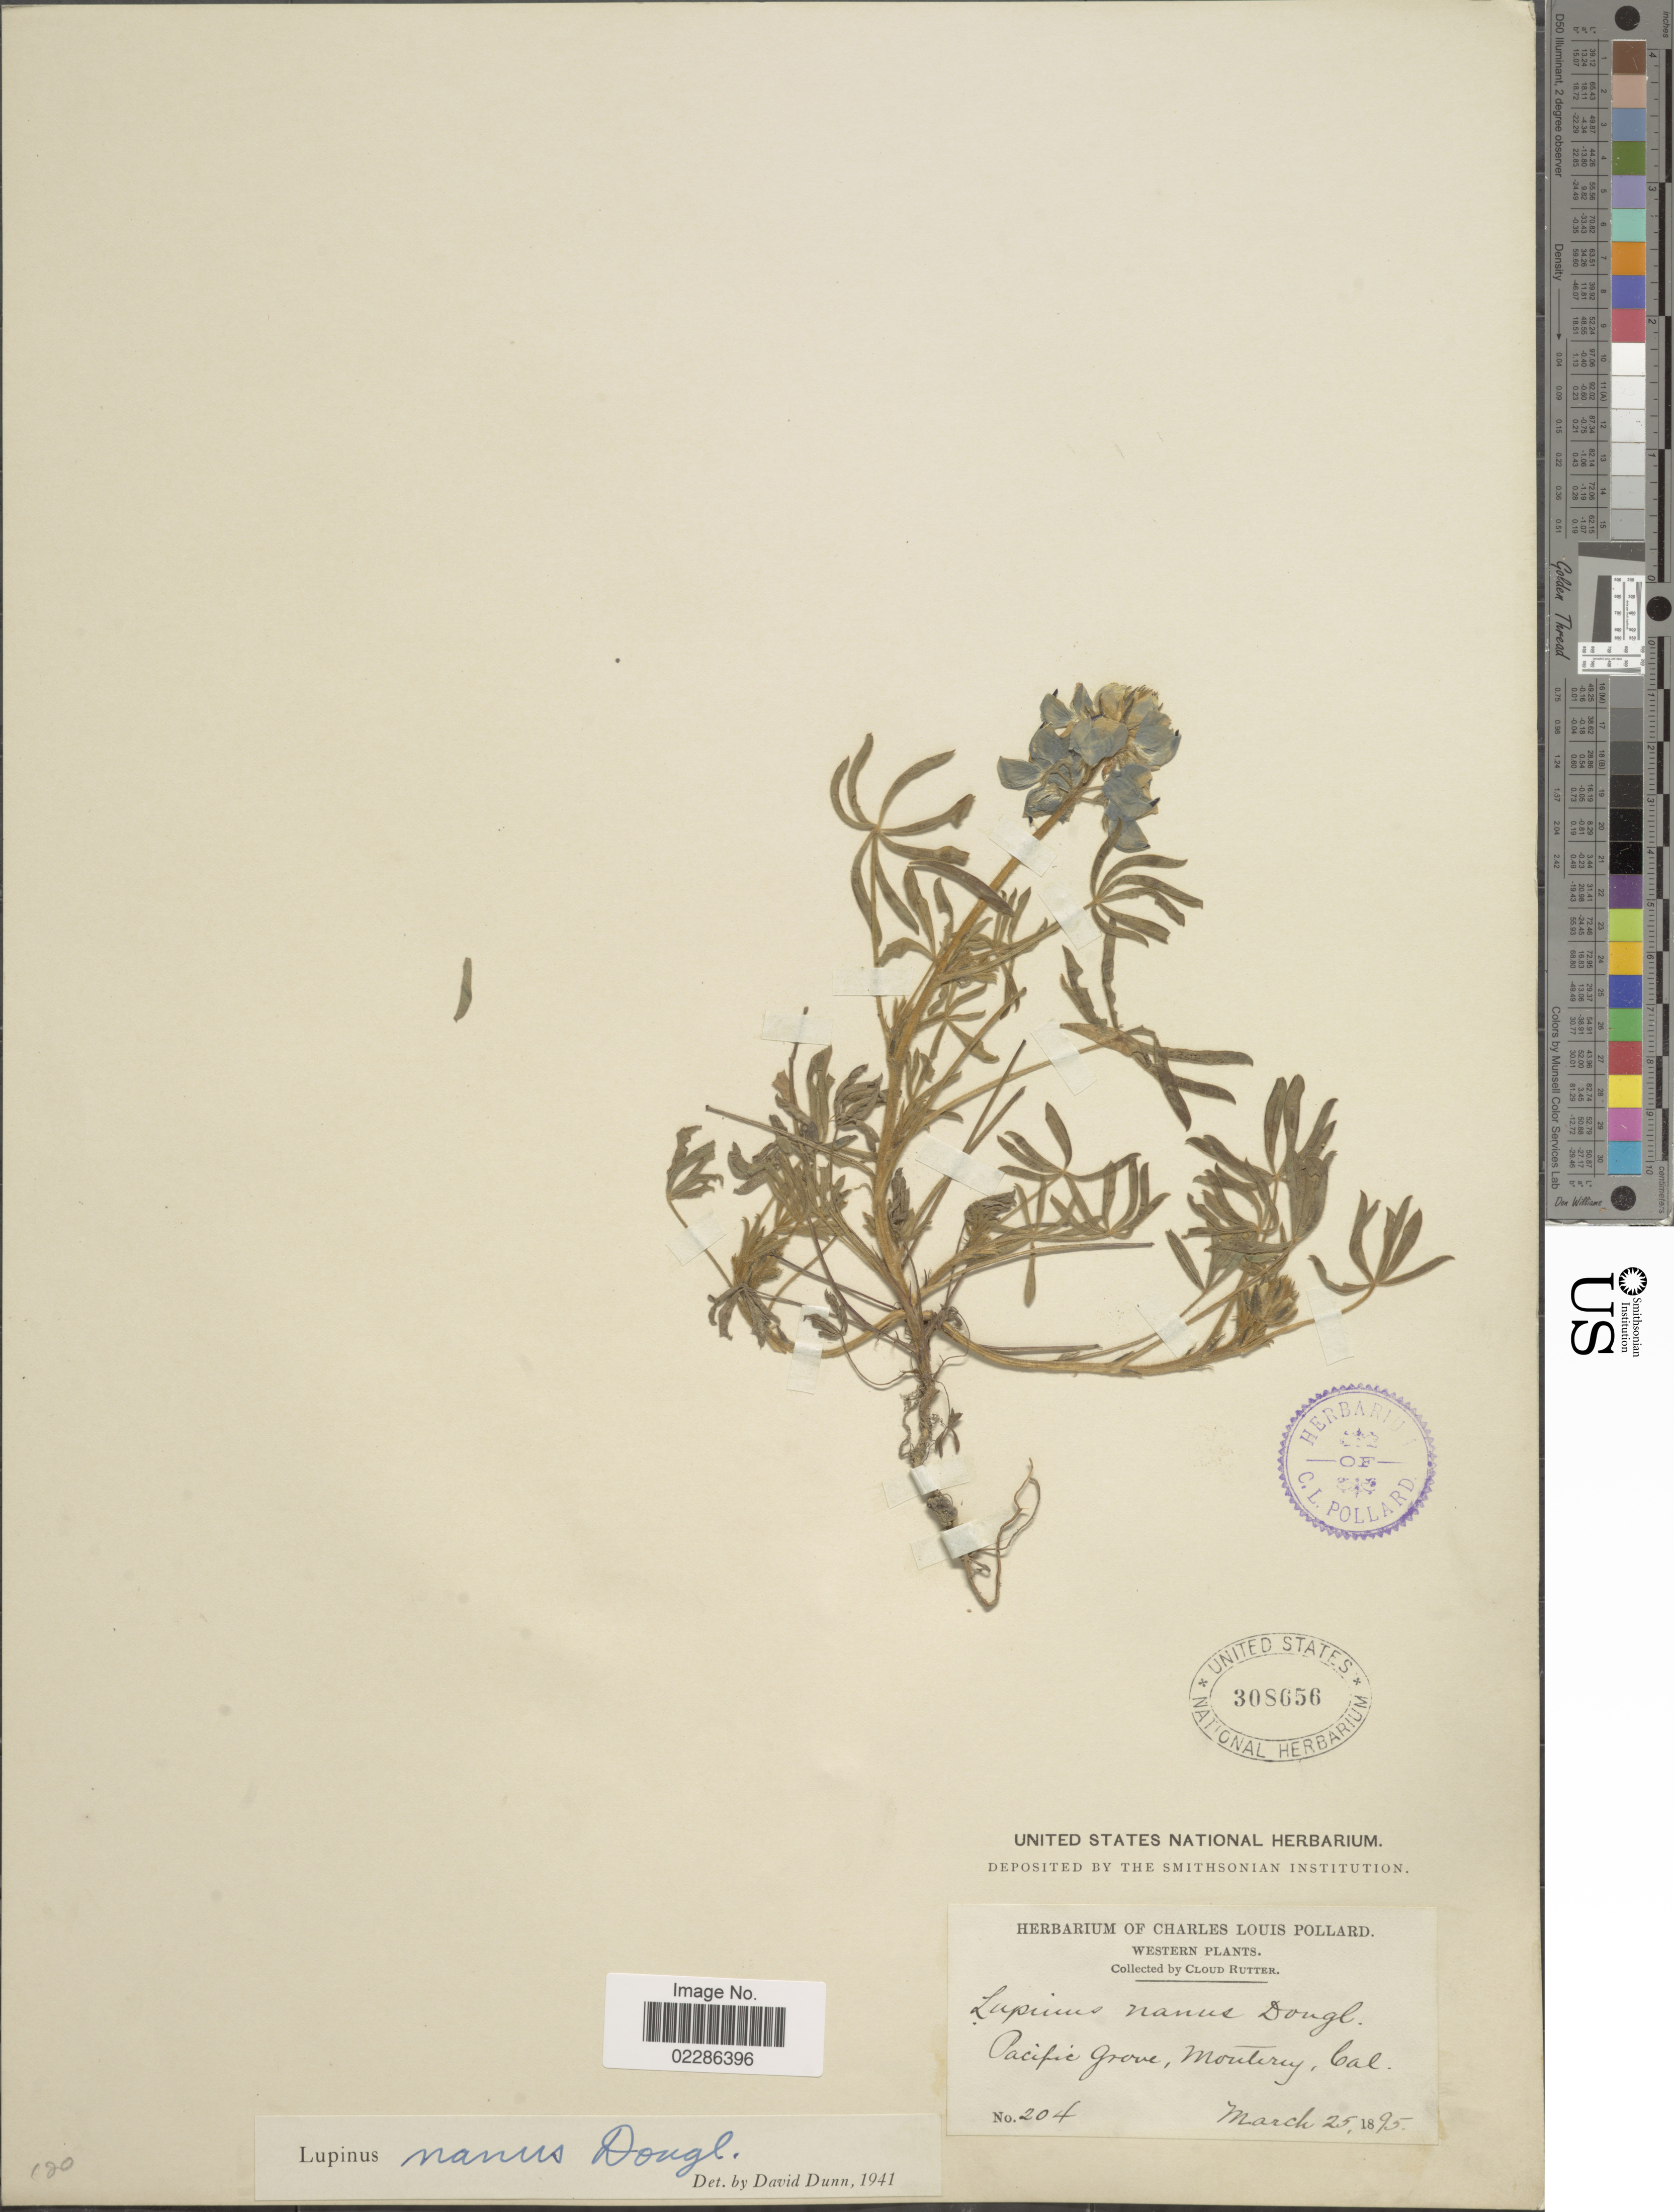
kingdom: Plantae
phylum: Tracheophyta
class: Magnoliopsida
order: Fabales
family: Fabaceae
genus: Lupinus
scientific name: Lupinus nanus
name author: Douglas ex Benth.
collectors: C. Rutter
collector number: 204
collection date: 1895-03-25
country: United States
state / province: California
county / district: Monterey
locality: Western, Pacific Grove, Monterey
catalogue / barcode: US 308656